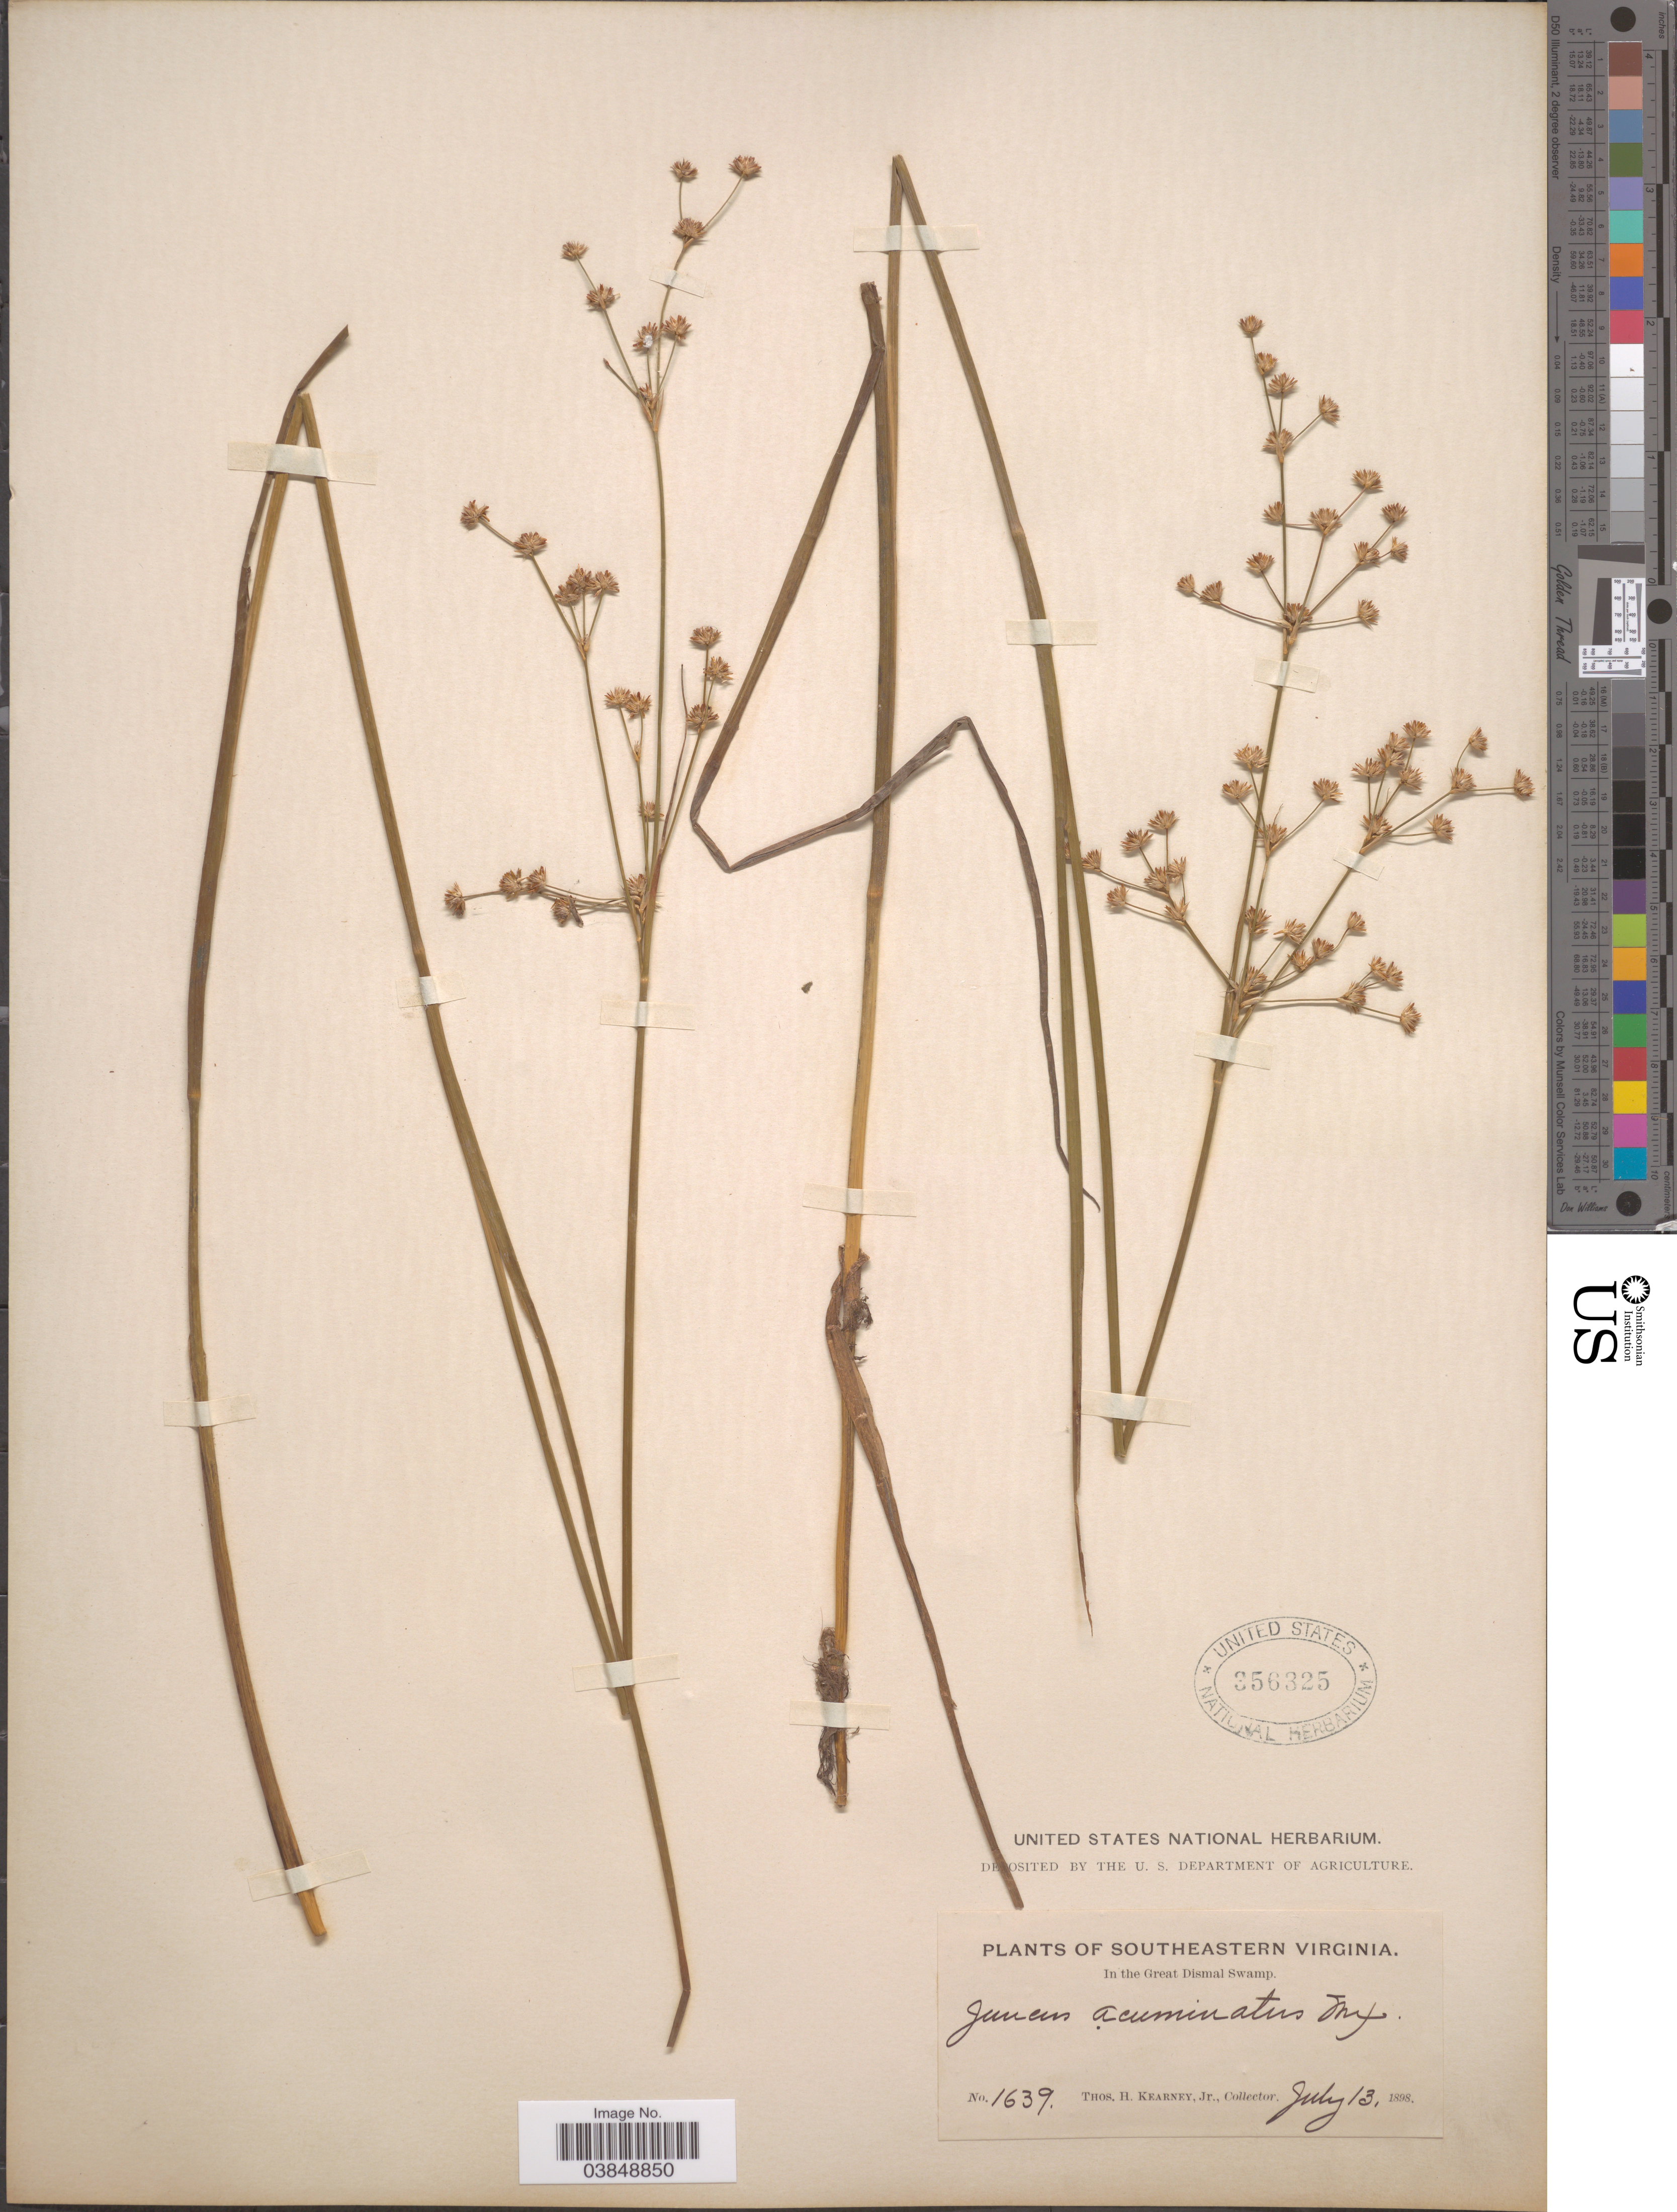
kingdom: Plantae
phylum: Tracheophyta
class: Liliopsida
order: Poales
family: Juncaceae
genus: Juncus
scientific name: Juncus acuminatus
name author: Michx.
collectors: T. H. Kearney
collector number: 1639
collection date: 1898-07-13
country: United States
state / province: Virginia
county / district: City of Chesapeake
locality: Southeastern Virginia. In the Great Dismal Swamp.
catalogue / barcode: US 356325